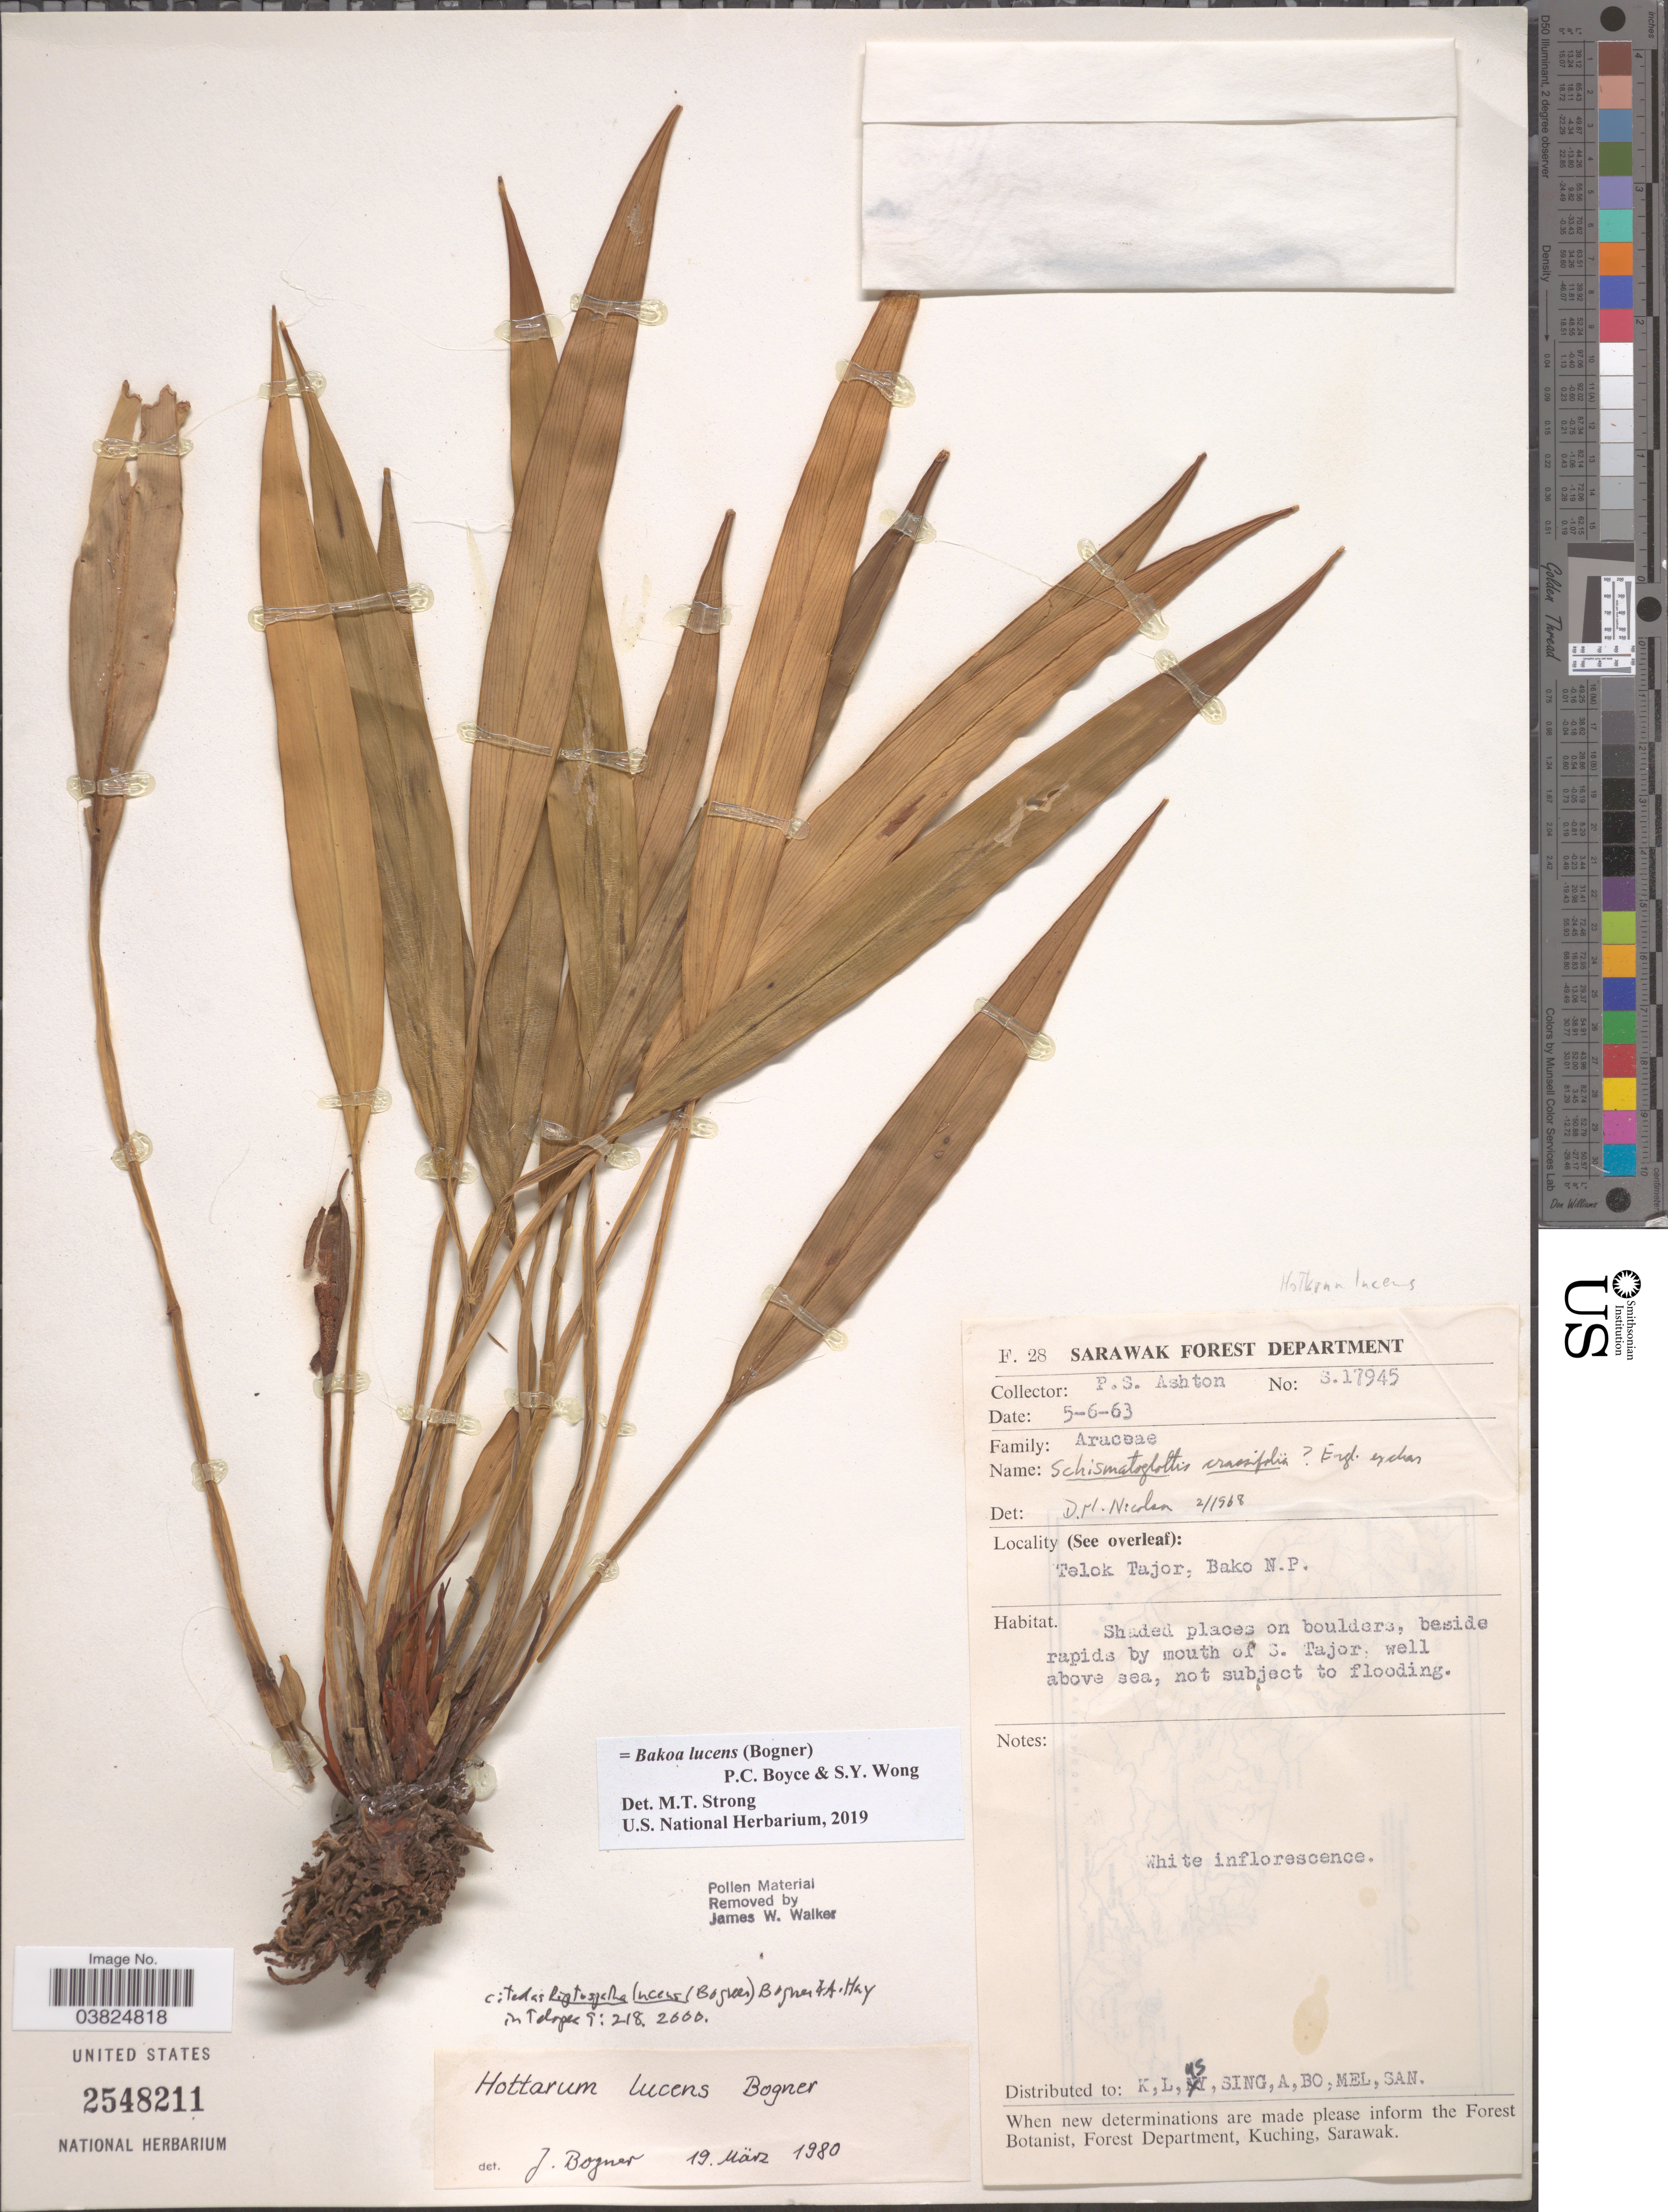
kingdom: Plantae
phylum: Tracheophyta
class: Liliopsida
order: Alismatales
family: Araceae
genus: Bakoa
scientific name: Bakoa lucens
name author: (Bogner) P.C. Boyce & S.Y. Wong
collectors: P. S. Ashton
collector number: S17945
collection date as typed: Transcribed d/m/y: 5/6/63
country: Malaysia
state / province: Sarawak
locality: Telok Tajor, Bako N. P.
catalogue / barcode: US 2548211